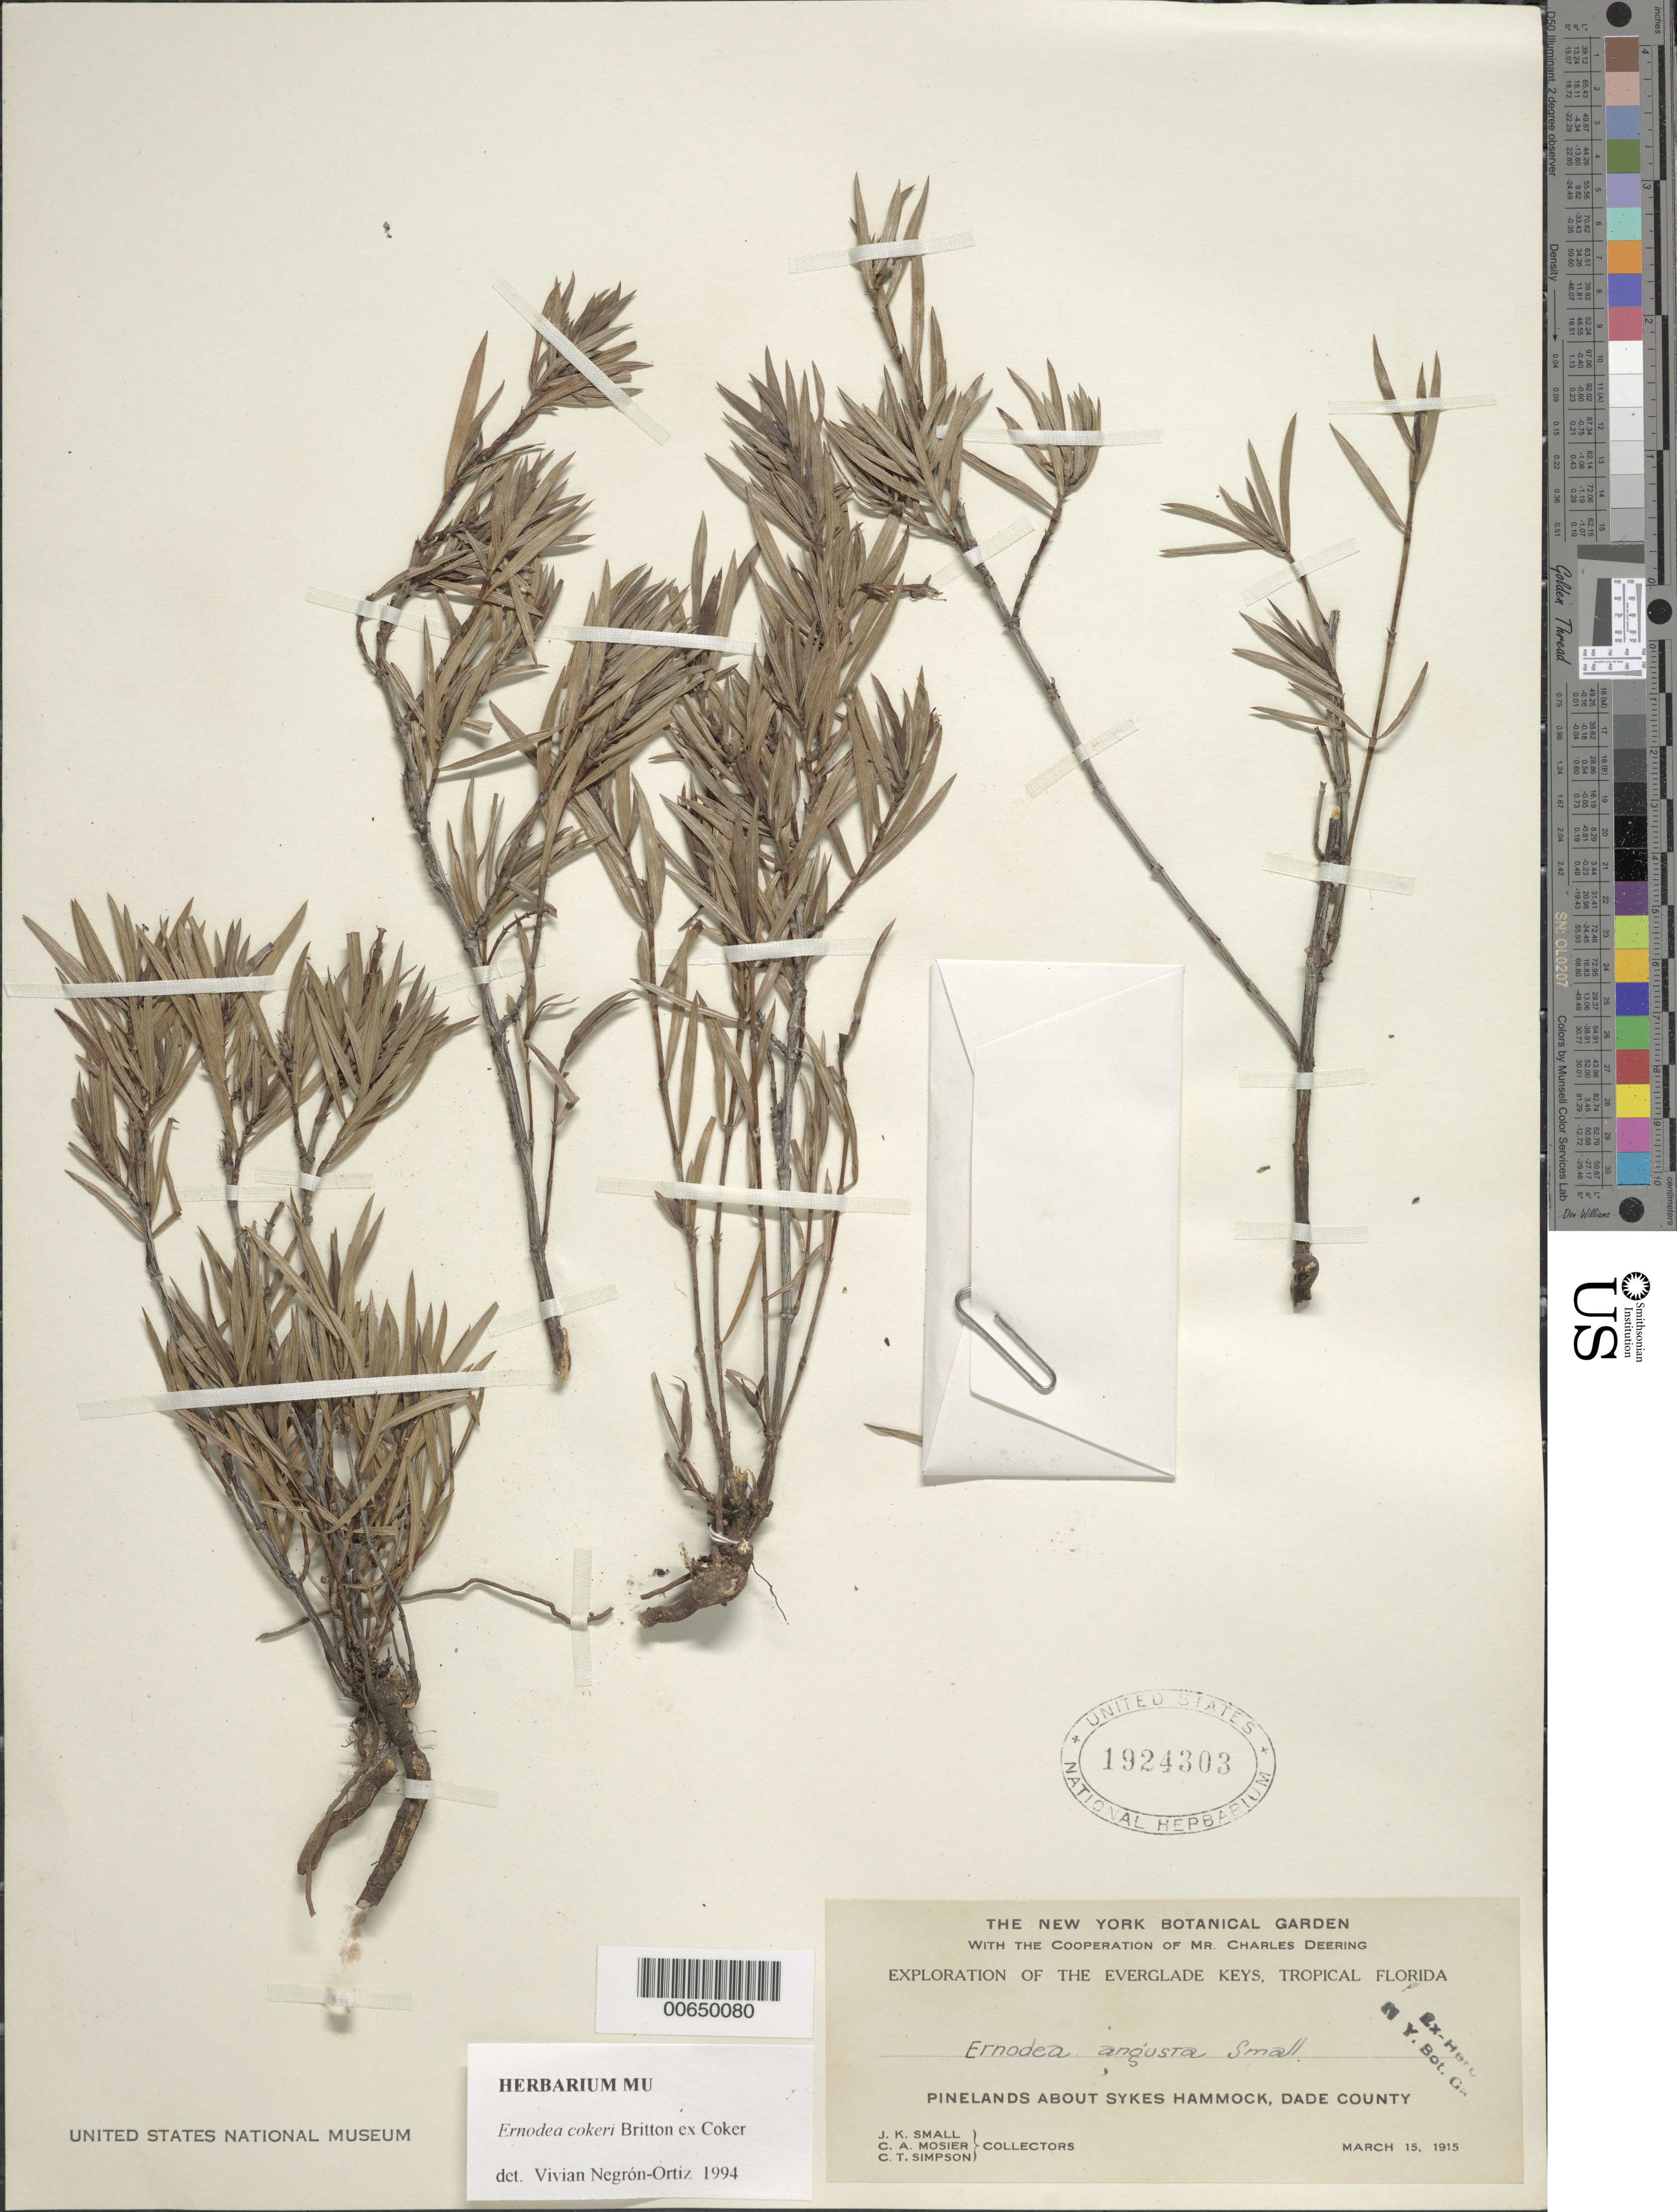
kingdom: Plantae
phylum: Tracheophyta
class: Magnoliopsida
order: Gentianales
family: Rubiaceae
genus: Ernodea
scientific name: Ernodea cokeri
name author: Britton ex Coker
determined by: Negrón-Ortiz, V.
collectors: J. K. Small, C. A. Mosier & C. T. Simpson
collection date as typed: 15 Mar 1915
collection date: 1915-03-15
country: United States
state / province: Florida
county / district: Dade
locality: About Sykes Hammock.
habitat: Pinelands.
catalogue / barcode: US 1924303